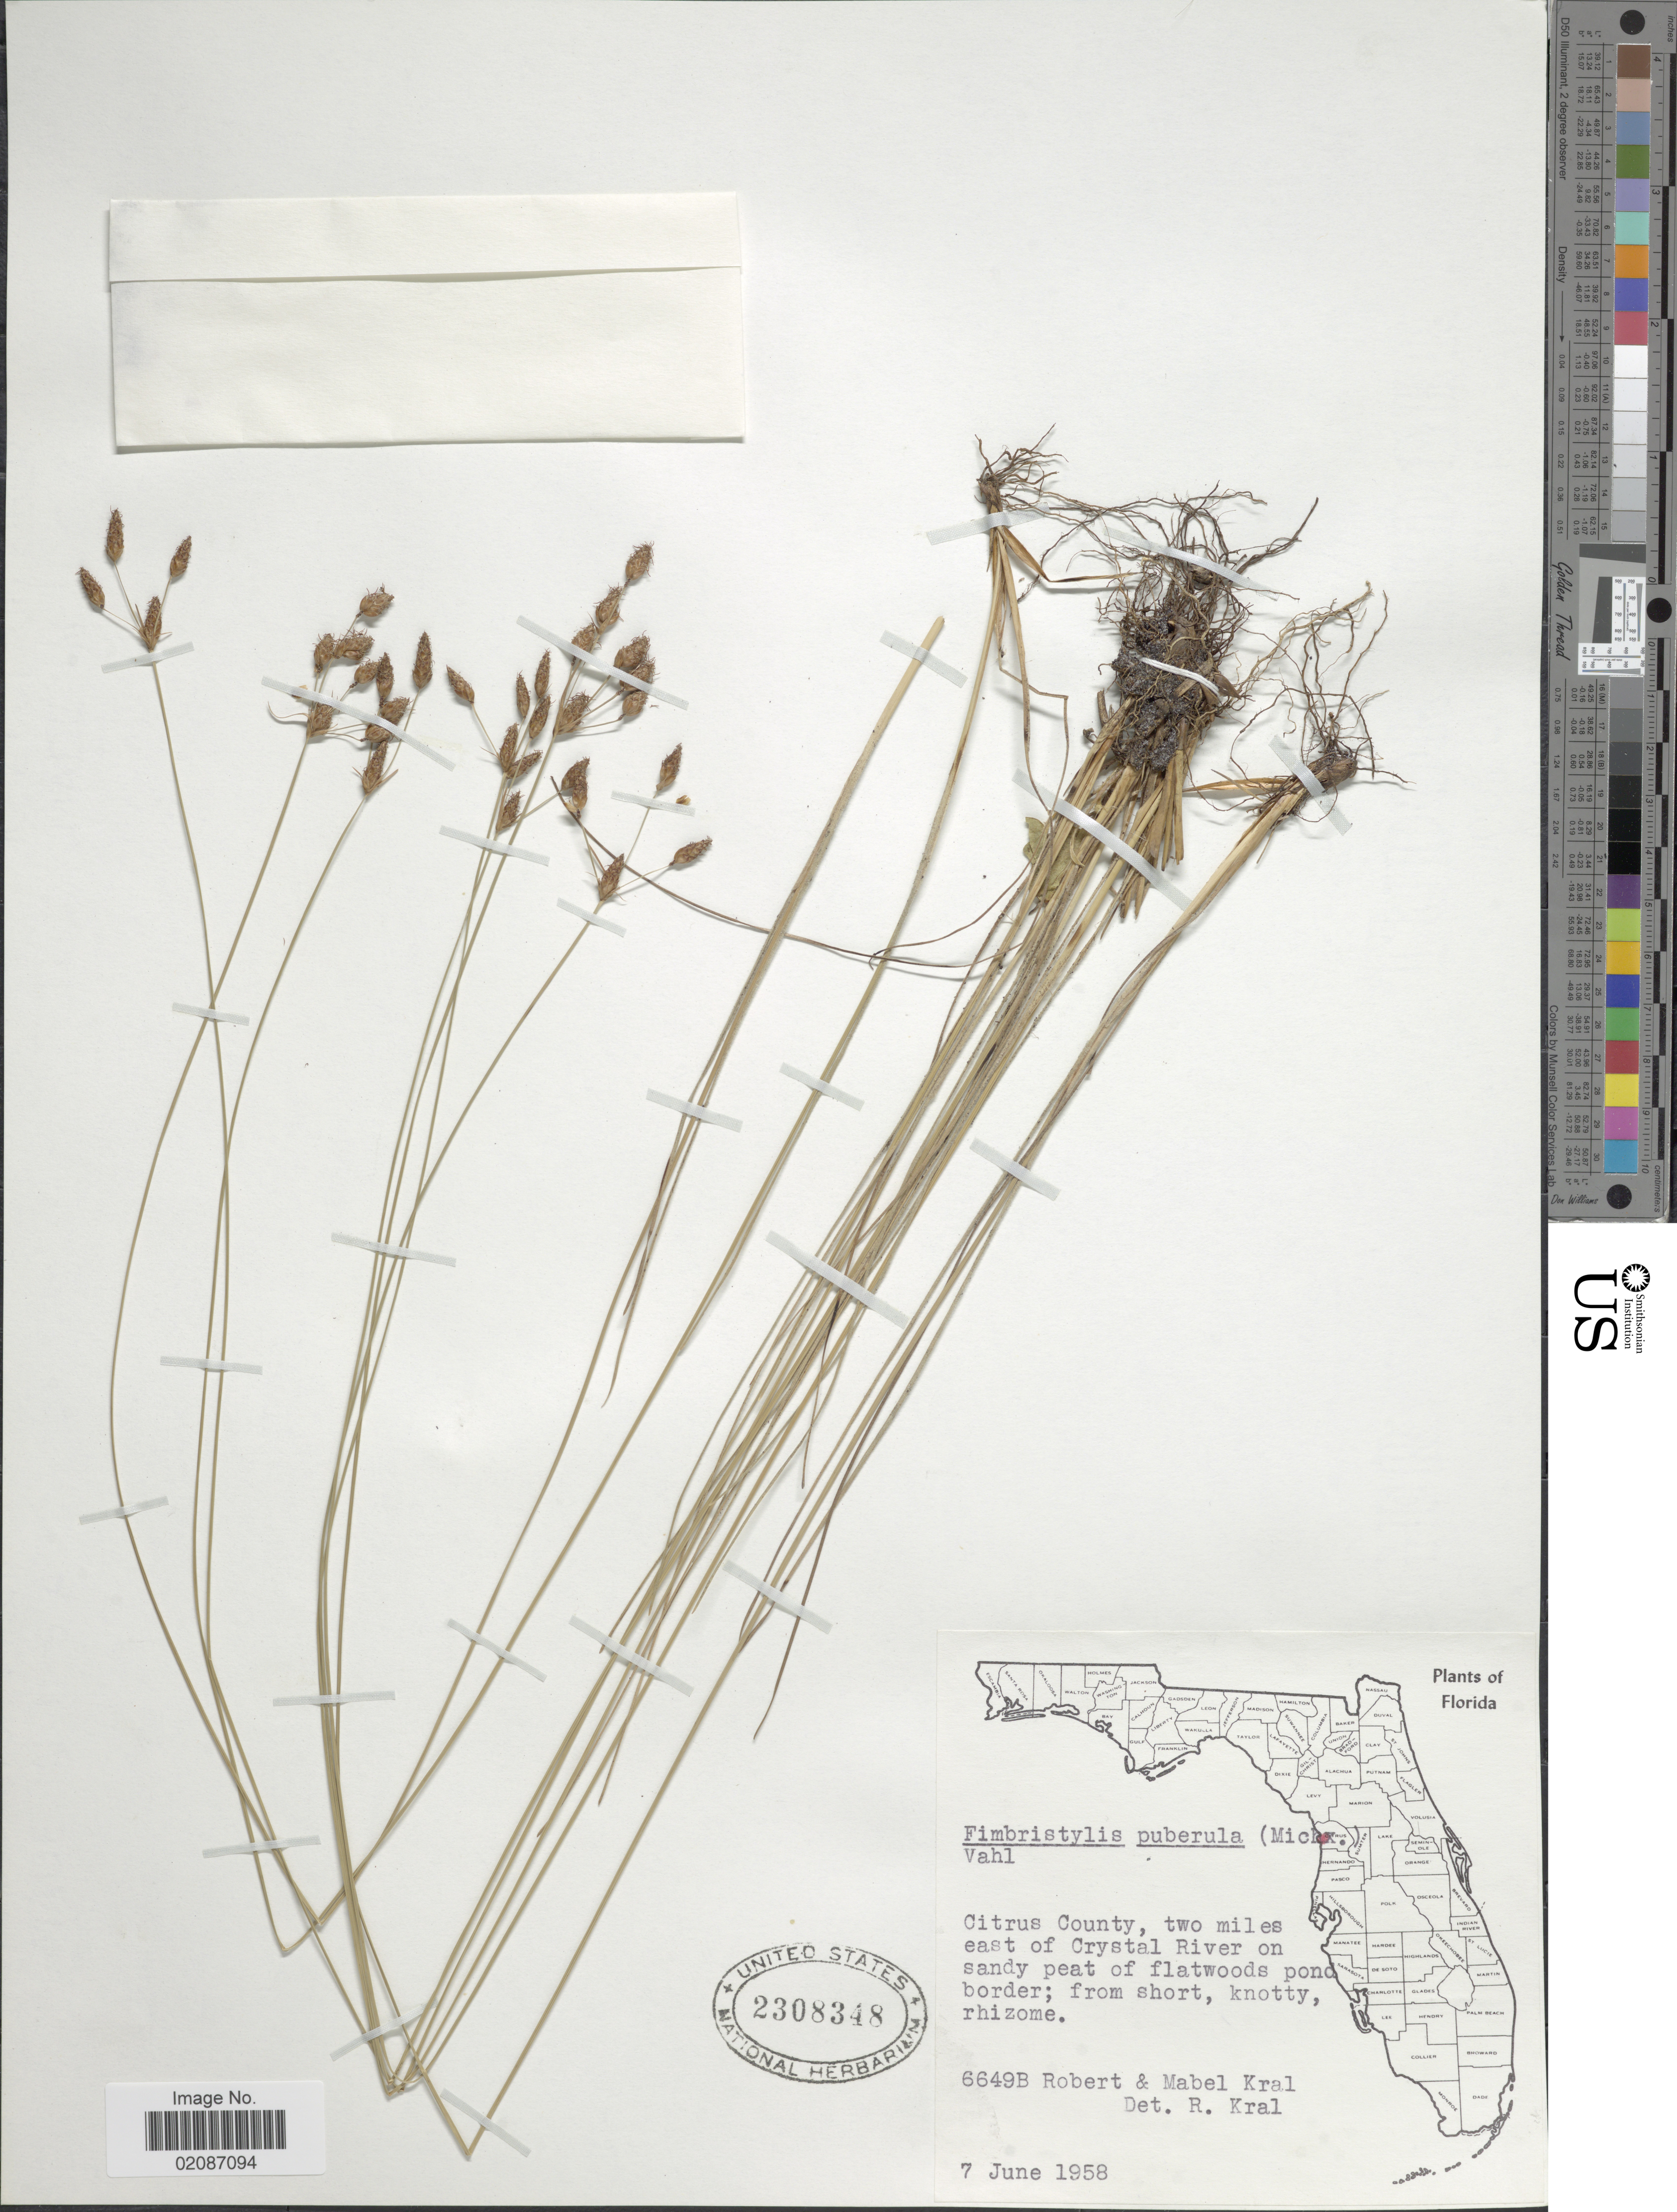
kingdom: Plantae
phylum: Tracheophyta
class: Liliopsida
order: Poales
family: Cyperaceae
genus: Fimbristylis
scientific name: Fimbristylis castanea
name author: (Michx.) Vahl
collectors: R. Kral & M. Kral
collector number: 6649B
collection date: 1958-06-07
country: United States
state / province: Florida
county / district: Citrus County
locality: Two miles east of Crystal River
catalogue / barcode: US 2308348